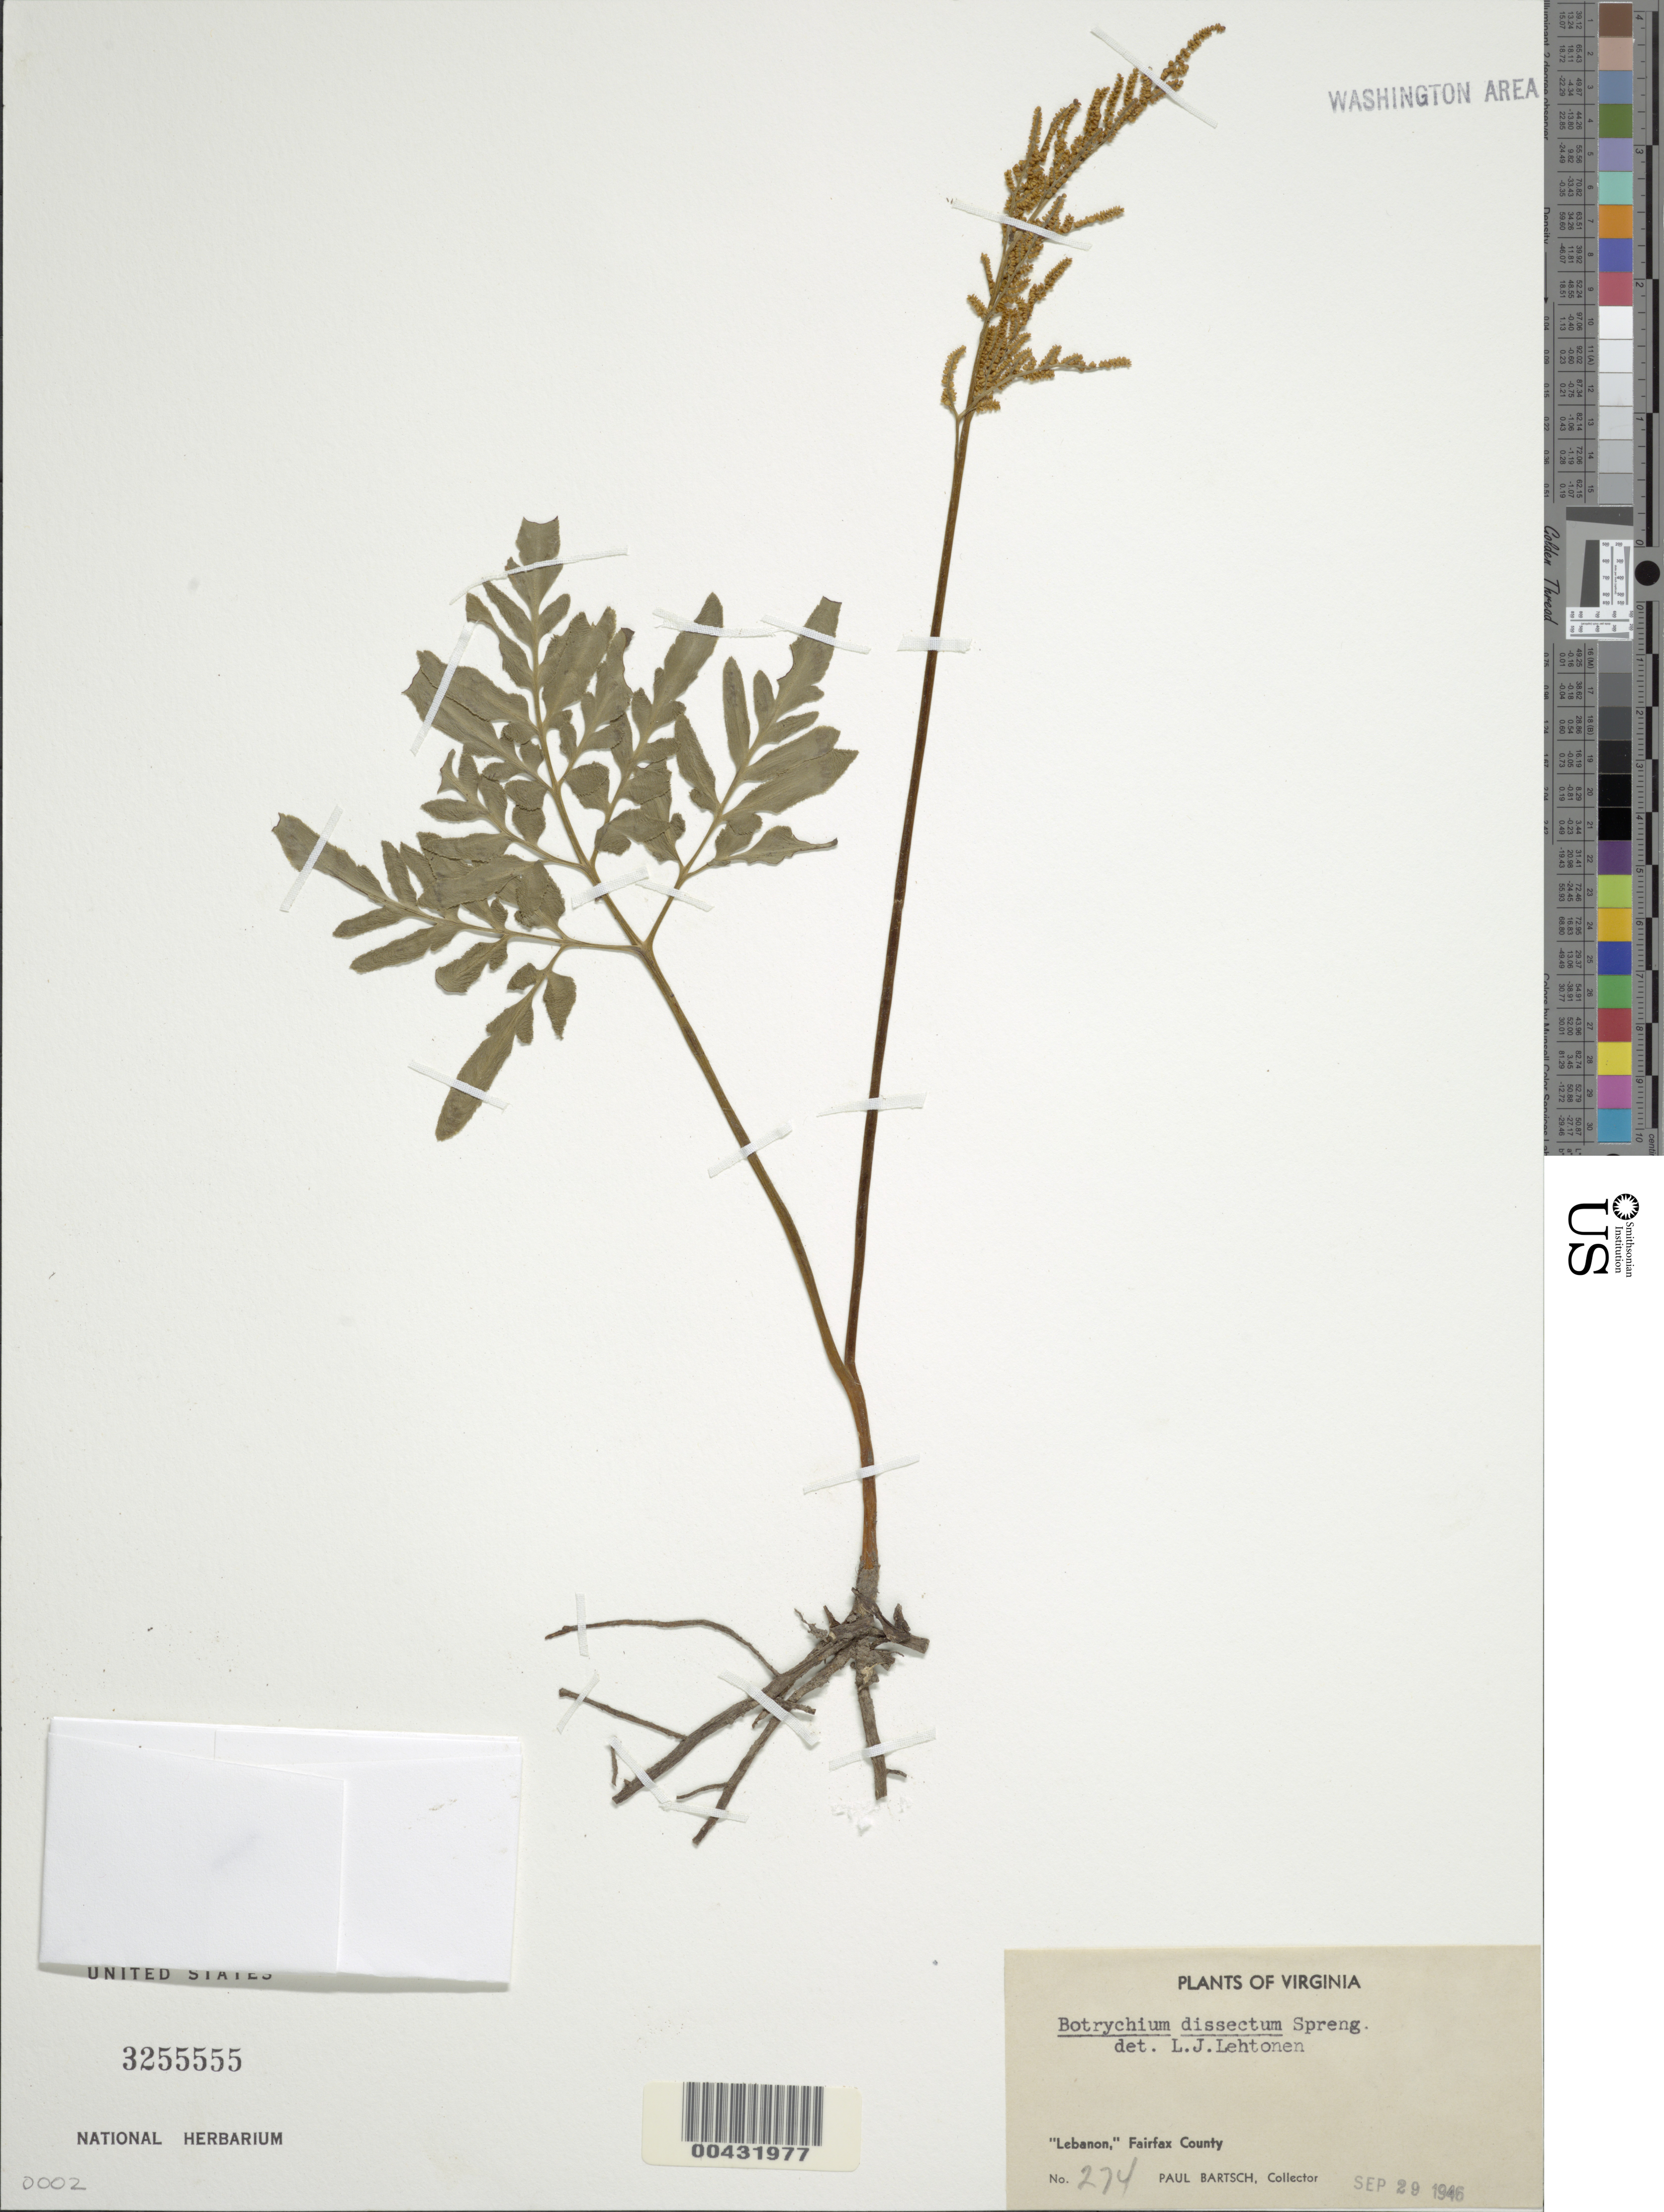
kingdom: Plantae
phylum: Tracheophyta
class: Polypodiopsida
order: Ophioglossales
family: Ophioglossaceae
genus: Botrychium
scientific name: Botrychium dissectum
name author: Spreng.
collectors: P. Bartsch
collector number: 274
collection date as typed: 29 Sep 1946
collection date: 1946-09-29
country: United States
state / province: Virginia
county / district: Fairfax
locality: Lebanon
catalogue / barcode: US 3255555